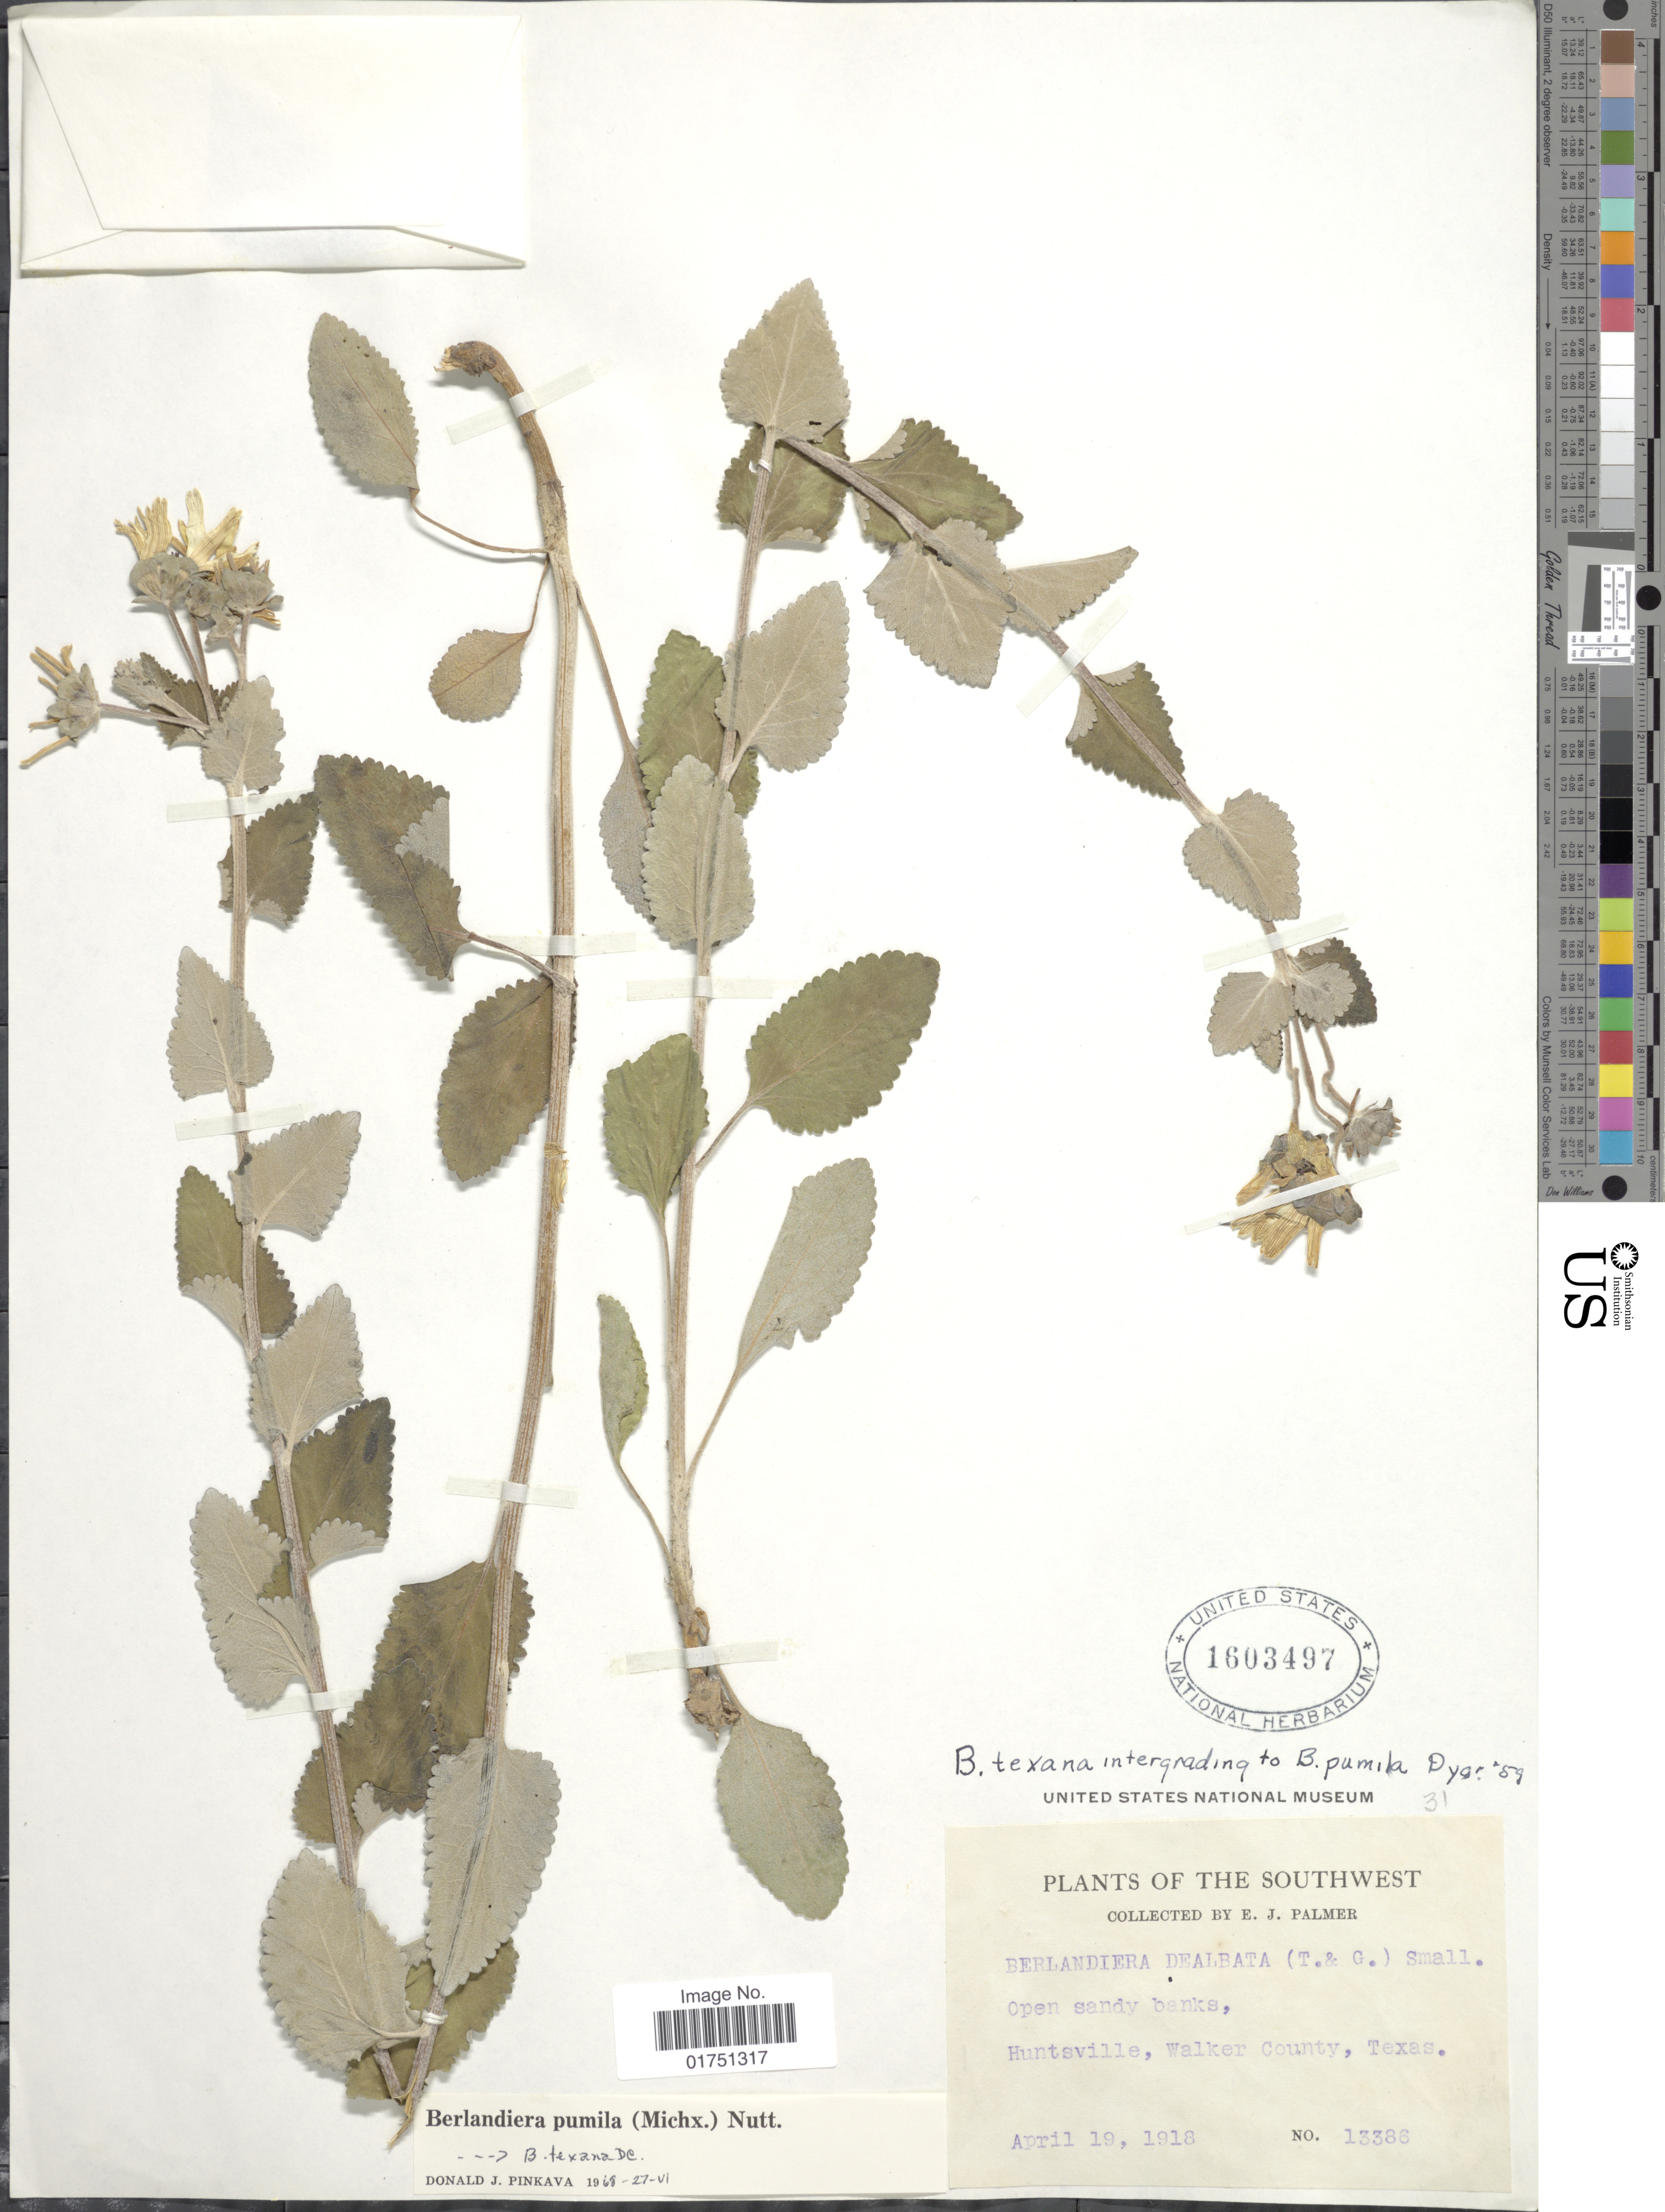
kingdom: Plantae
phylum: Tracheophyta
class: Magnoliopsida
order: Asterales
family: Asteraceae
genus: Berlandiera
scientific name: Berlandiera pumila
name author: (Michx.) Nutt.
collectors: E. J. Palmer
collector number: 13386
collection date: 1918-04-19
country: United States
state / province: Texas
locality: Southwest. Open sandy banks, Huntsville, Walker County, Texas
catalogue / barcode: US 1603497